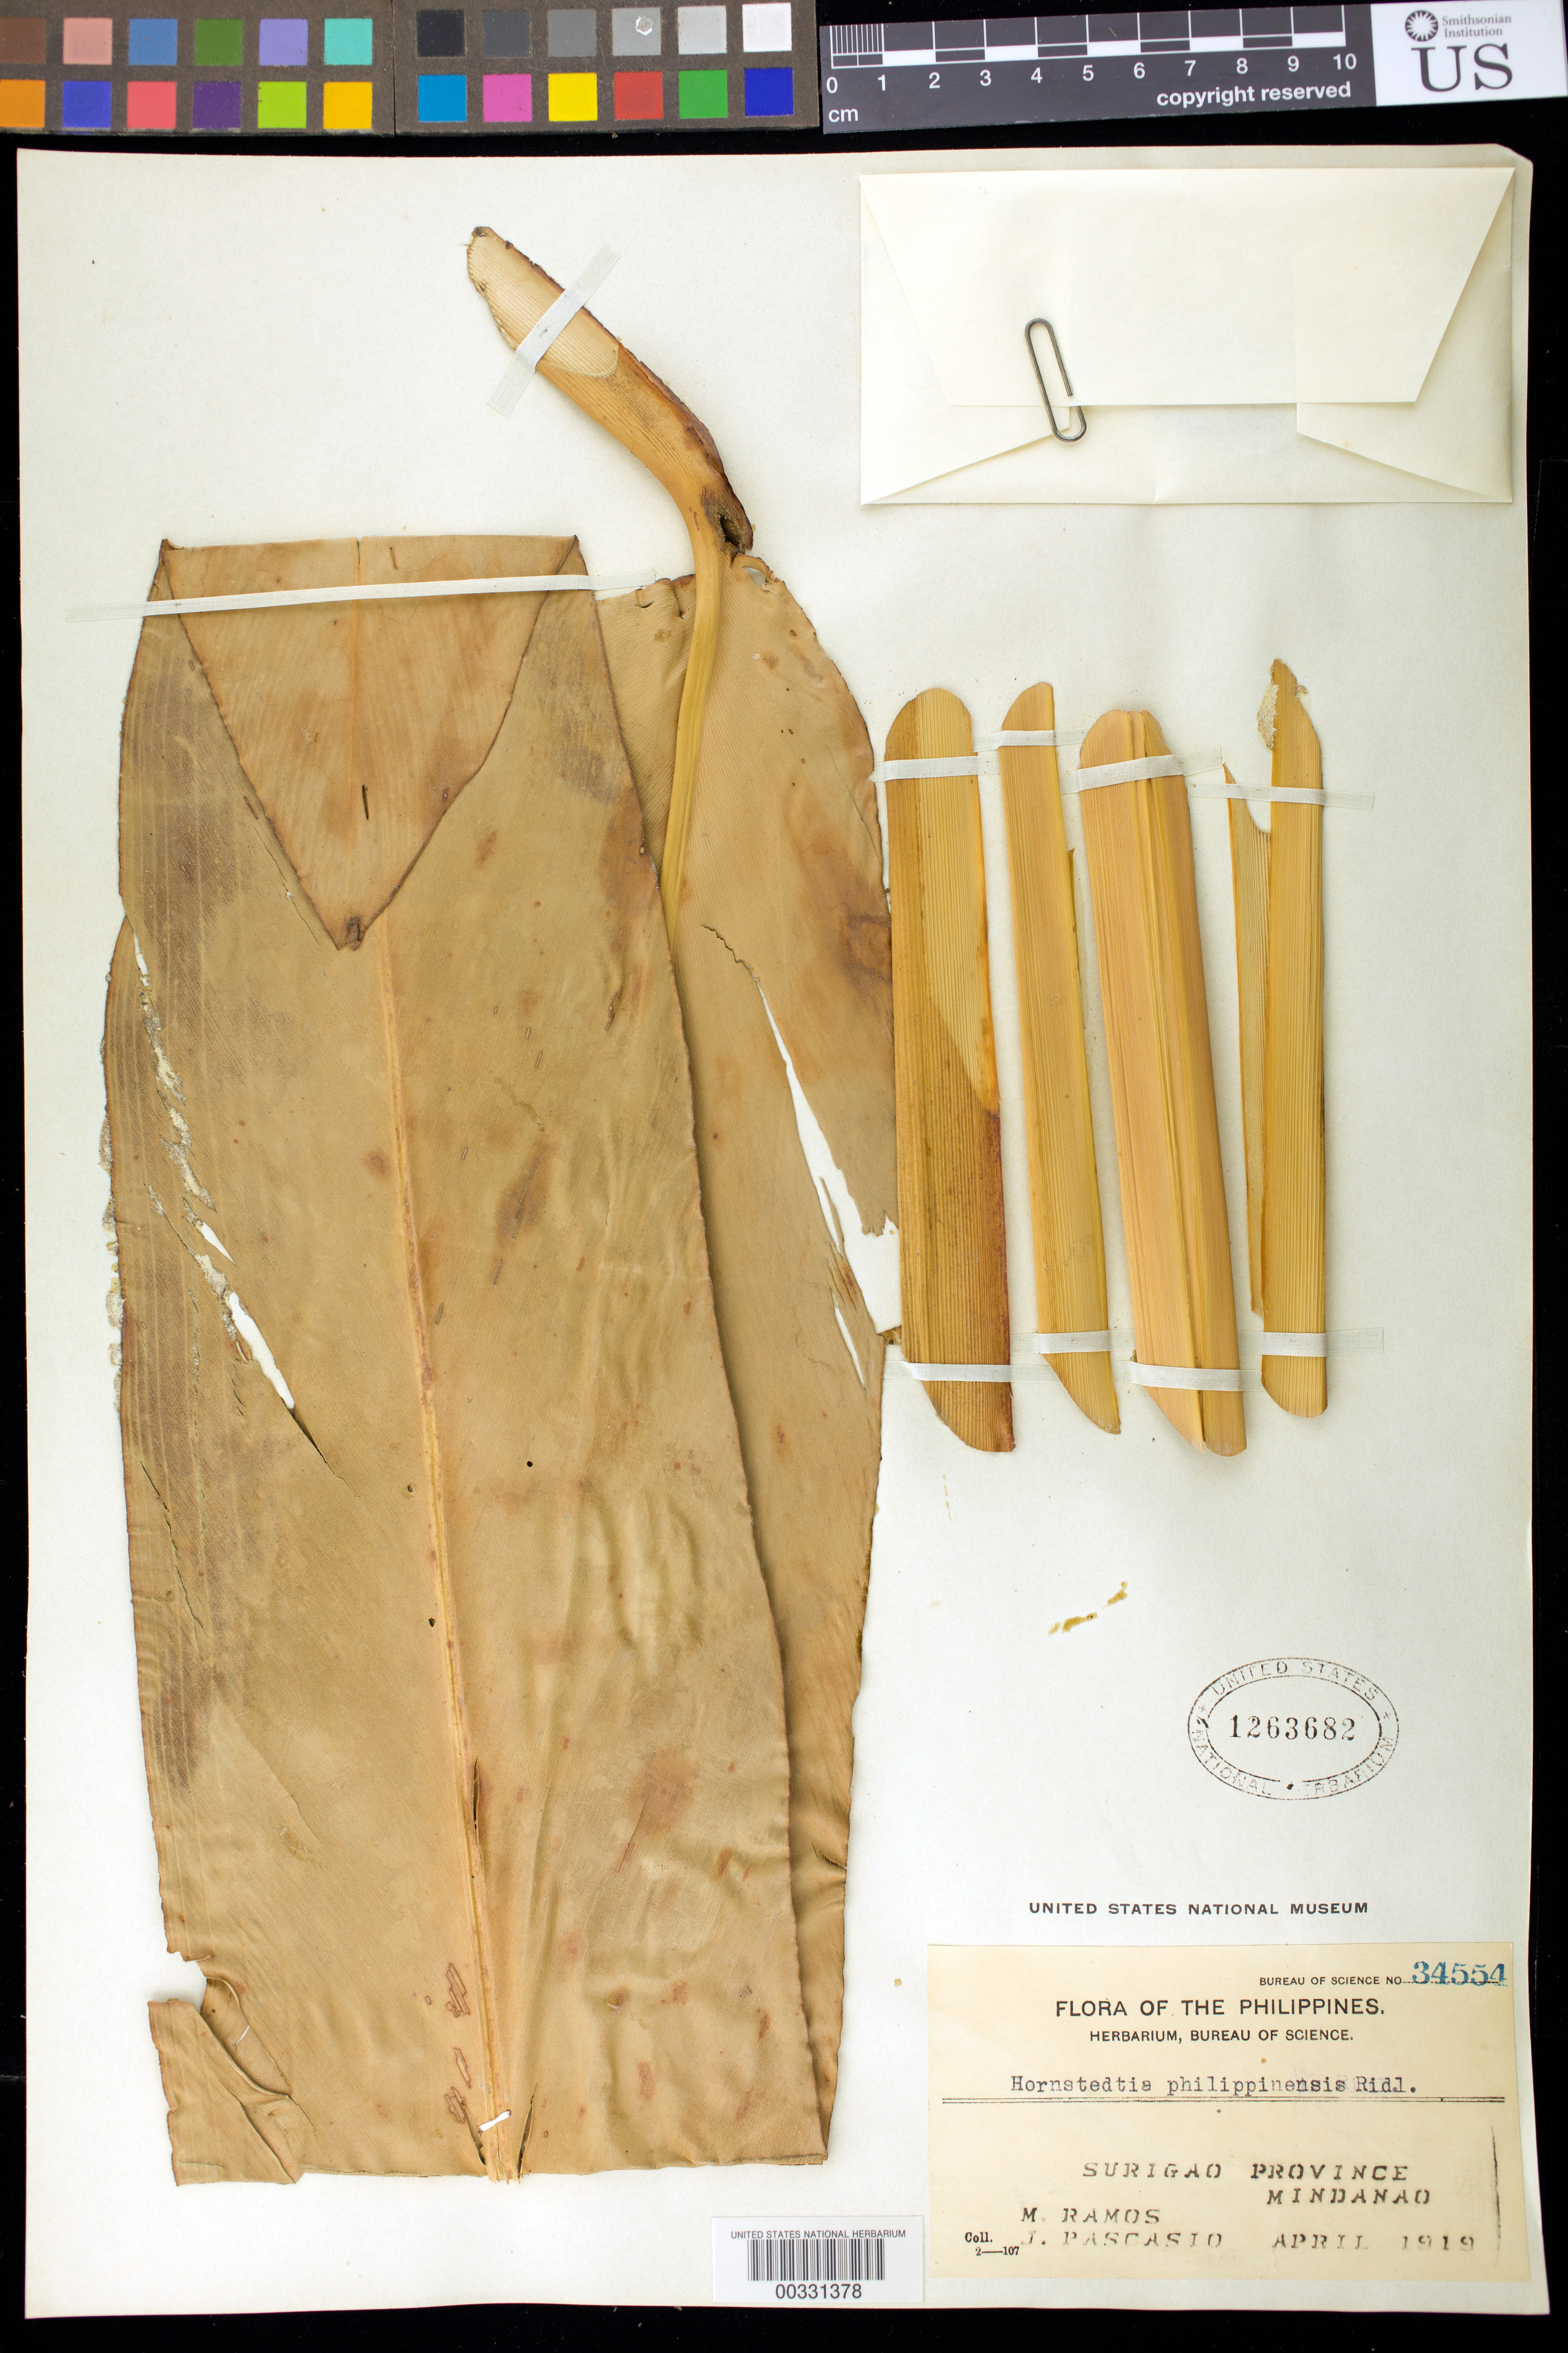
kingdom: Plantae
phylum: Tracheophyta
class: Liliopsida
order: Zingiberales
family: Zingiberaceae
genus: Etlingera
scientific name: Etlingera philippinensis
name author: (Ridl.) R.M. Sm.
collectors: M. Ramos & J. Pascasio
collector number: Bur. Sci. 34554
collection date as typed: Apr 1919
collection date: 1919-04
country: Philippines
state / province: Caraga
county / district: Surigao del Norte / Surigao del Sur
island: Mindanao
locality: Surigao prov.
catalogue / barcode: US 1263682